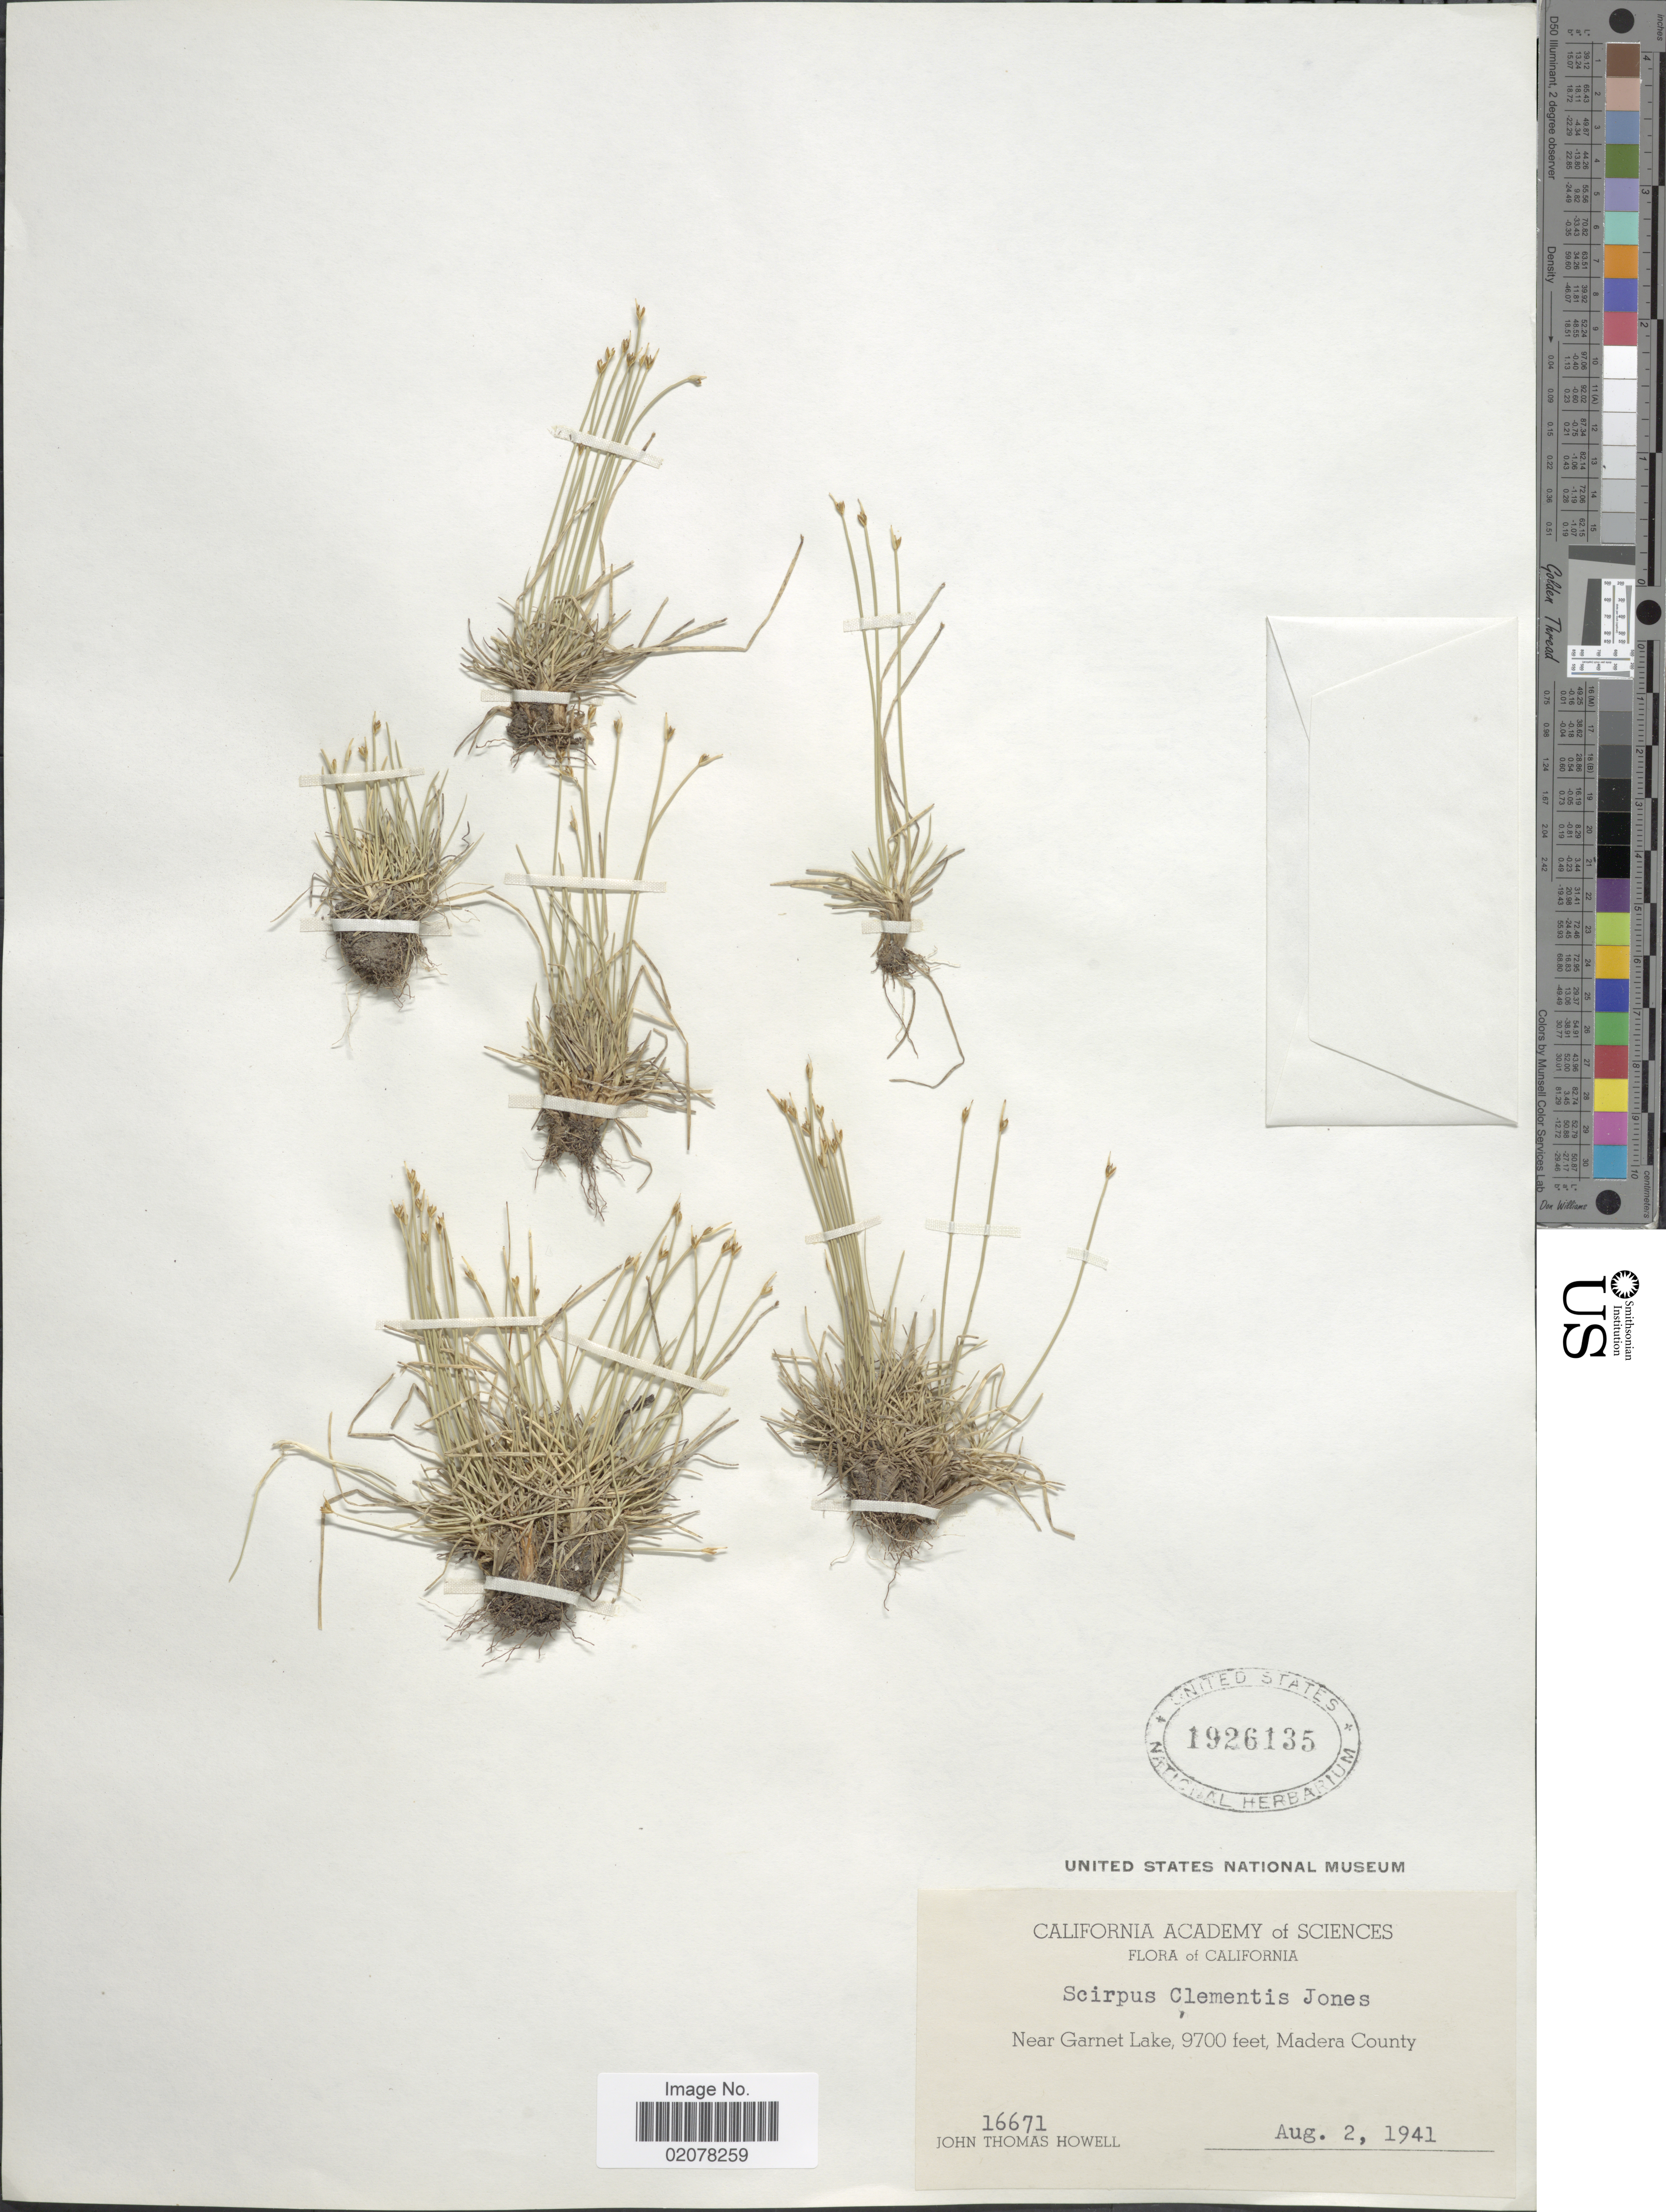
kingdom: Plantae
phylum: Tracheophyta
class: Liliopsida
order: Poales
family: Cyperaceae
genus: Oreobolopsis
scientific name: Oreobolopsis clementis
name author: (M.E. Jones) Dhooge & Goetgh.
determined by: Strong, Mark T., (BOT), Smithsonian Institution - National Museum of Natural History (UNITED STATES)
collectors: J. T. Howell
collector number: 16671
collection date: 1941-08-02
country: United States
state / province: California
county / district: Madera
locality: Near Garnet Lake, Madera County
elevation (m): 2957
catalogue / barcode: US 1926135